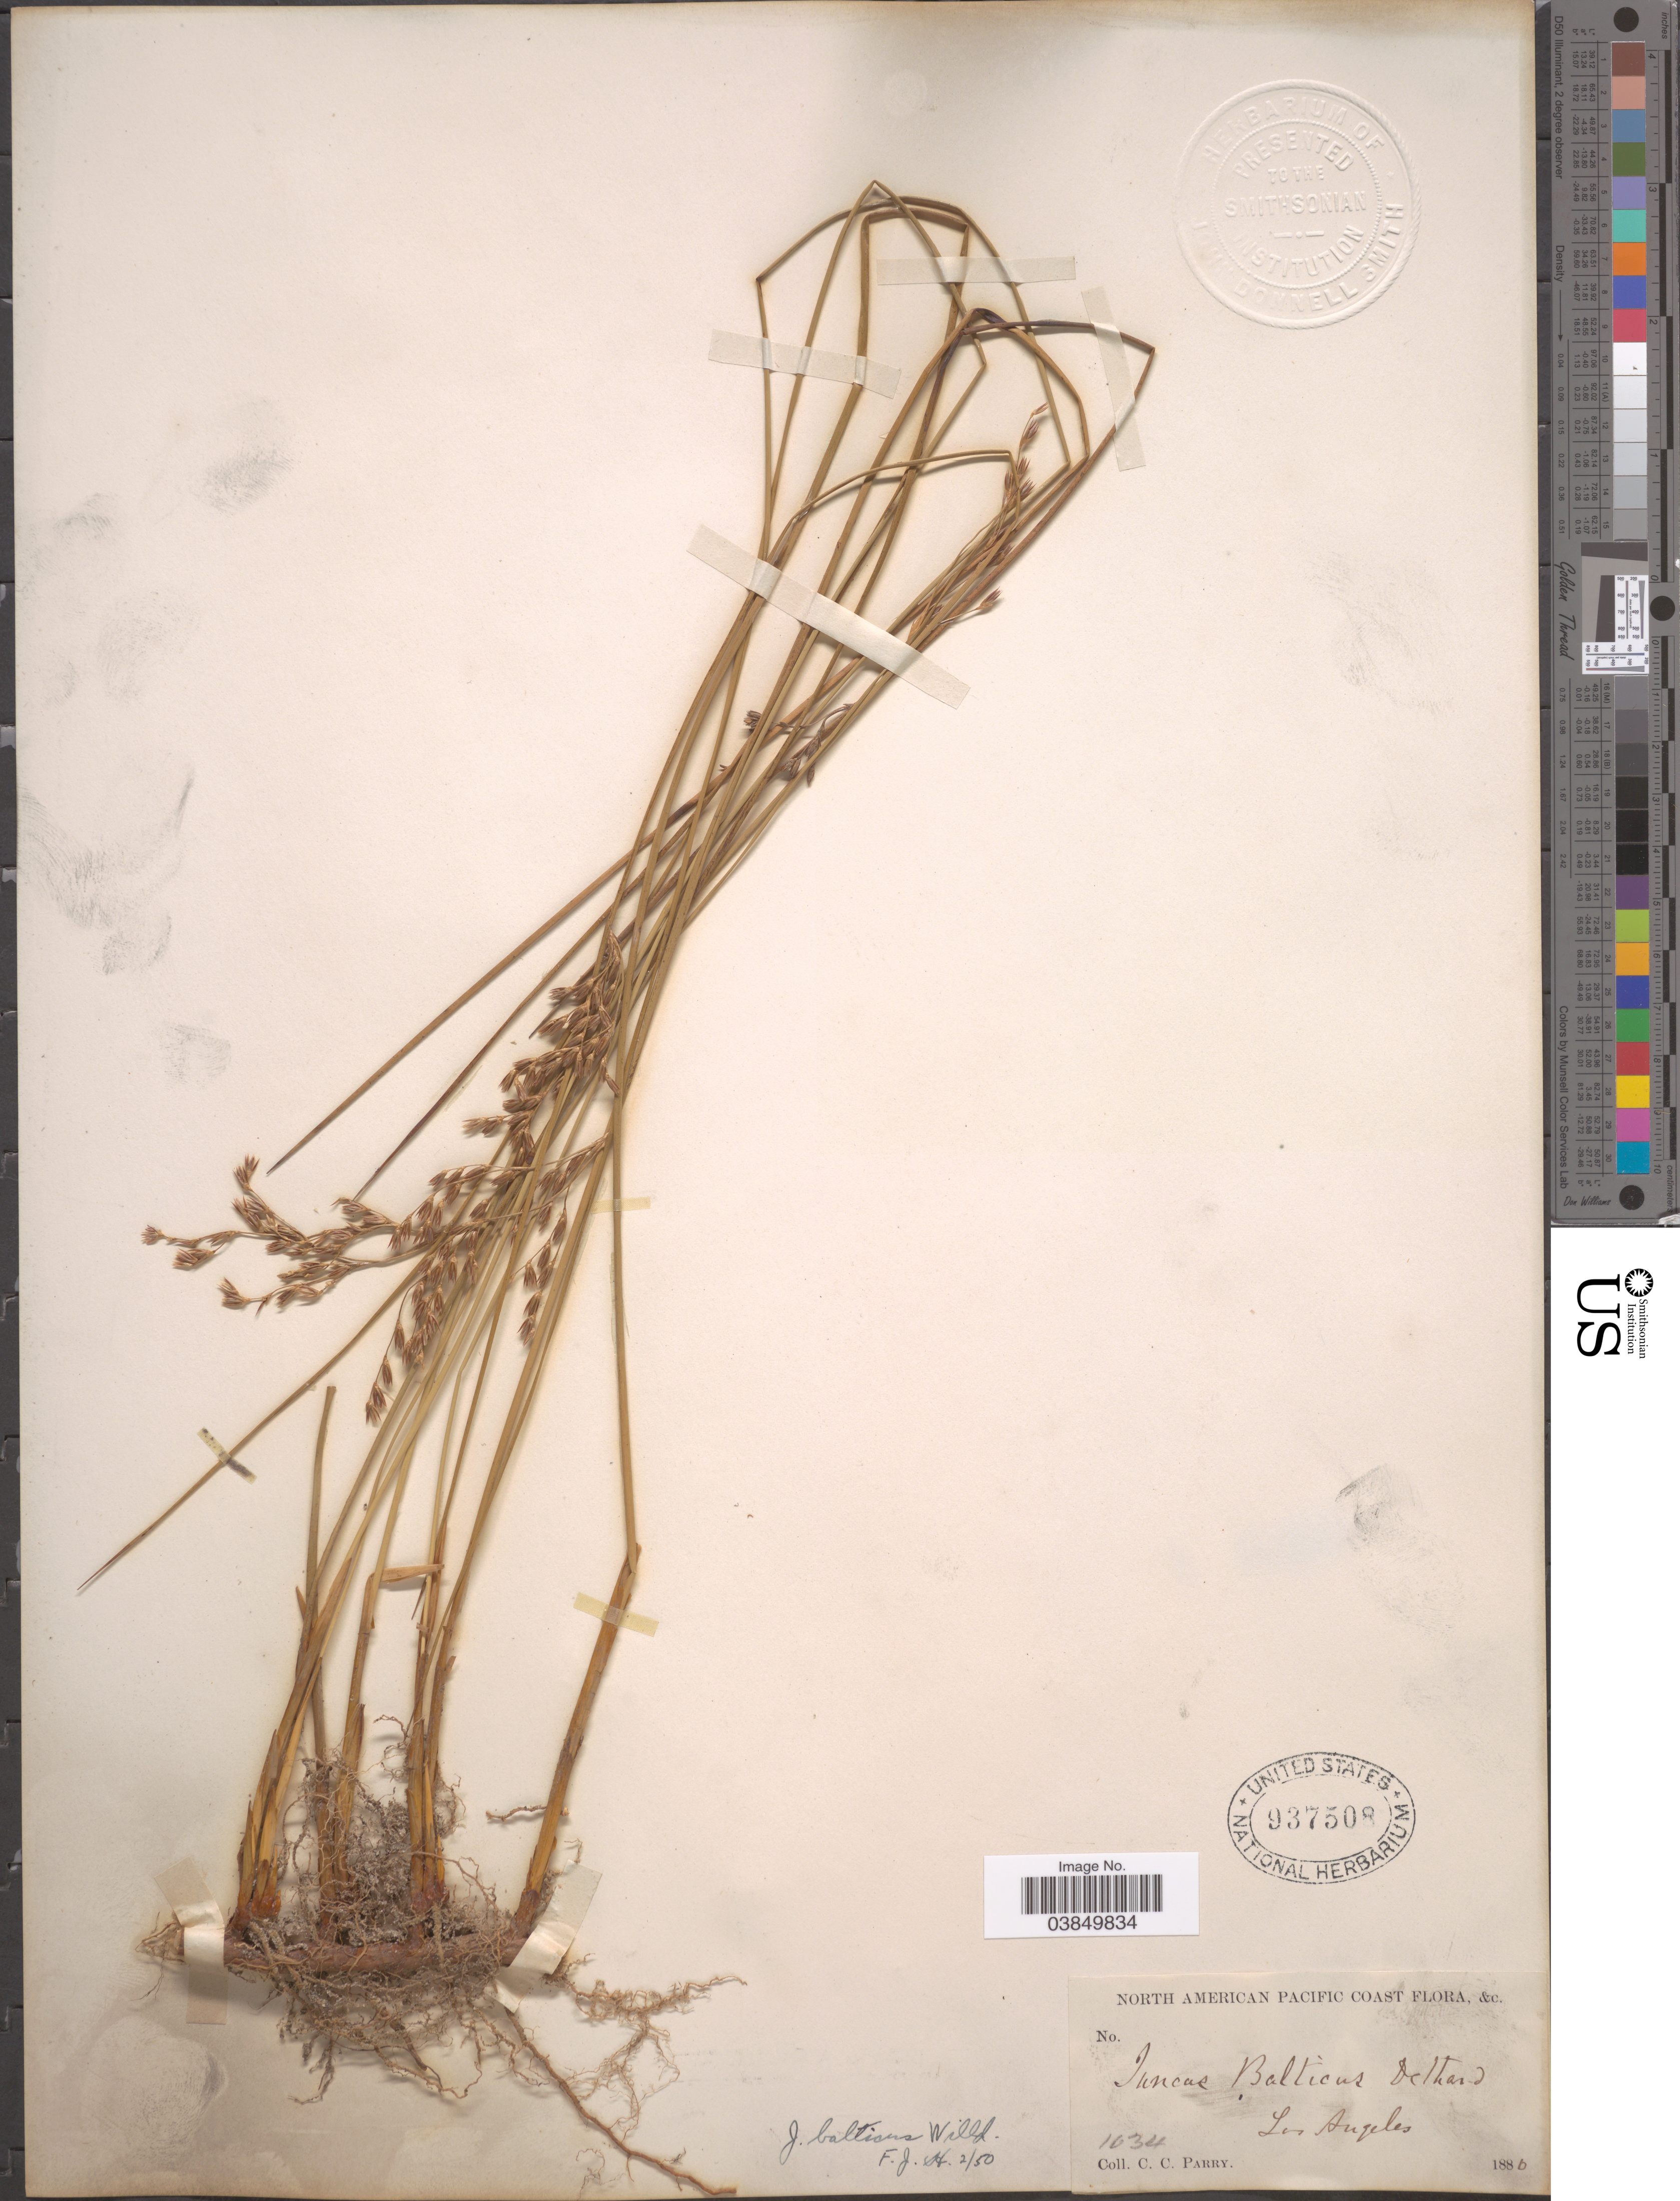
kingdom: Plantae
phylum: Tracheophyta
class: Liliopsida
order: Poales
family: Juncaceae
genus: Juncus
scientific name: Juncus balticus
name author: Willd.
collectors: C. C. Parry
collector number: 1634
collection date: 1886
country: United States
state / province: California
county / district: Los Angeles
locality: North American Pacific Coast, Los Angeles.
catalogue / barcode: US 937508